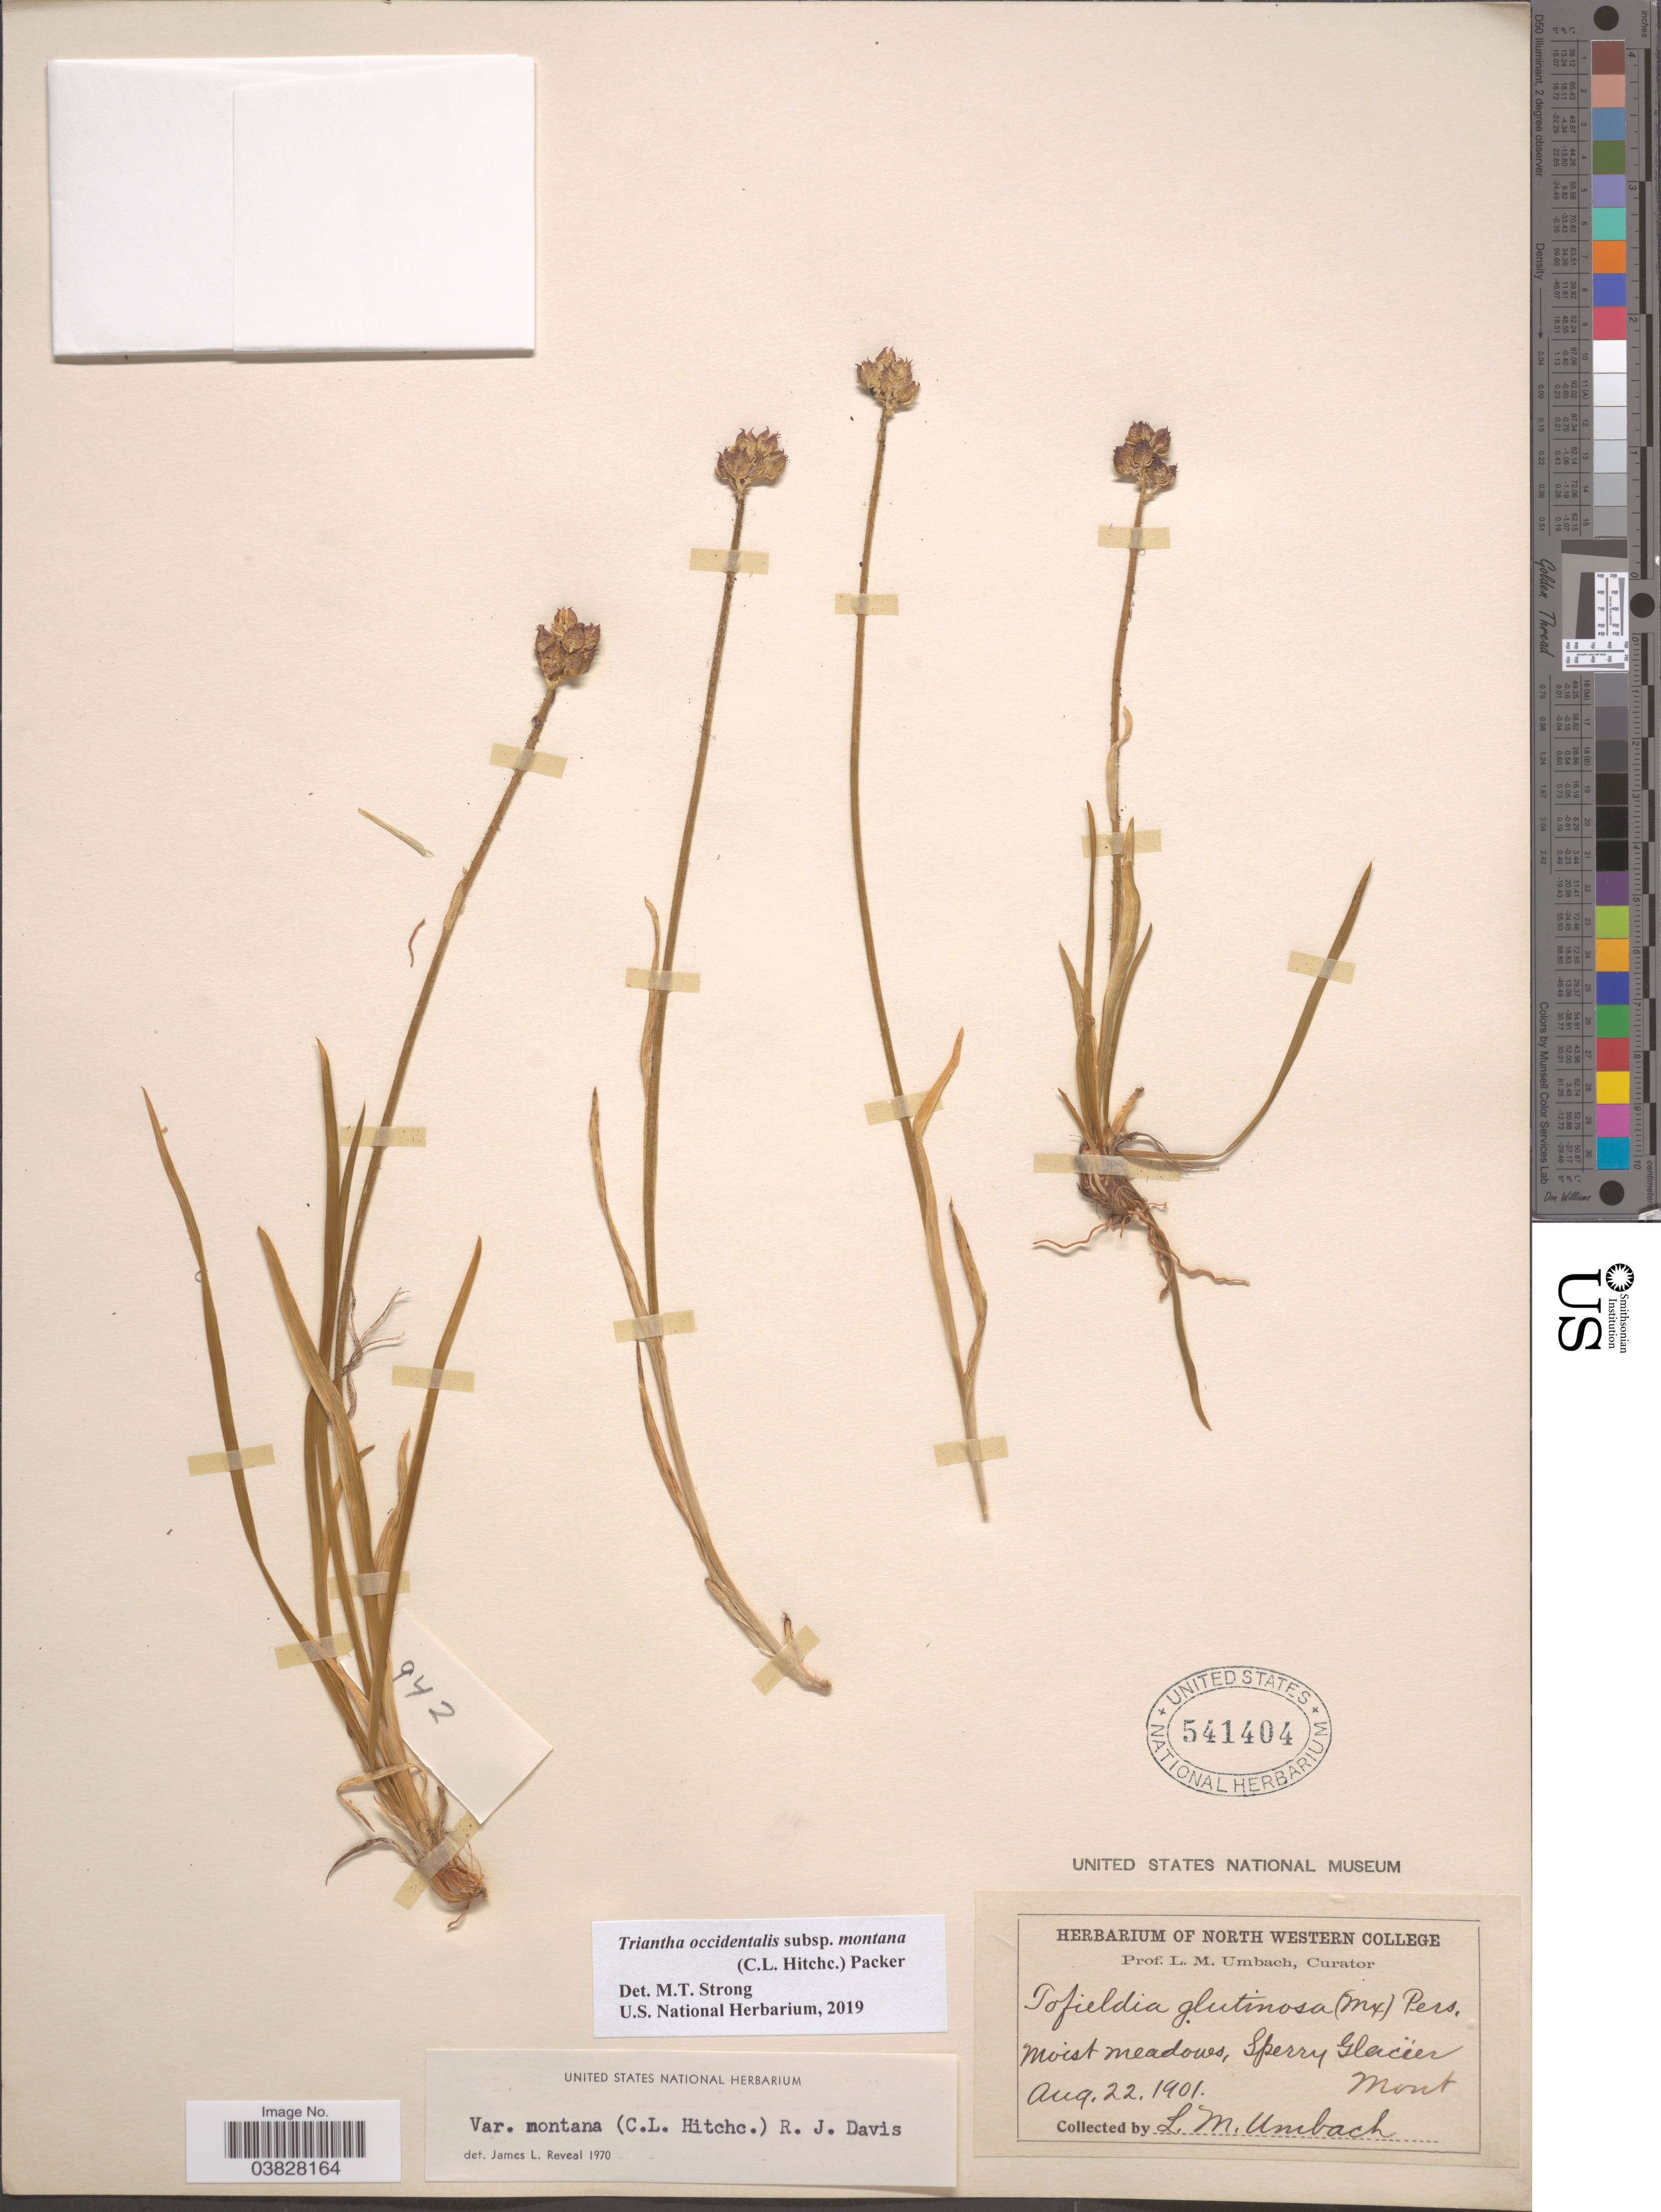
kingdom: Plantae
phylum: Tracheophyta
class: Liliopsida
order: Alismatales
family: Tofieldiaceae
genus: Triantha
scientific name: Triantha occidentalis subsp. montana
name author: (C.L. Hitchc.) Packer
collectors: L. M. Umbach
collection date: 1901-08-22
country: United States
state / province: Montana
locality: Sperry Glacier.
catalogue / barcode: US 541404